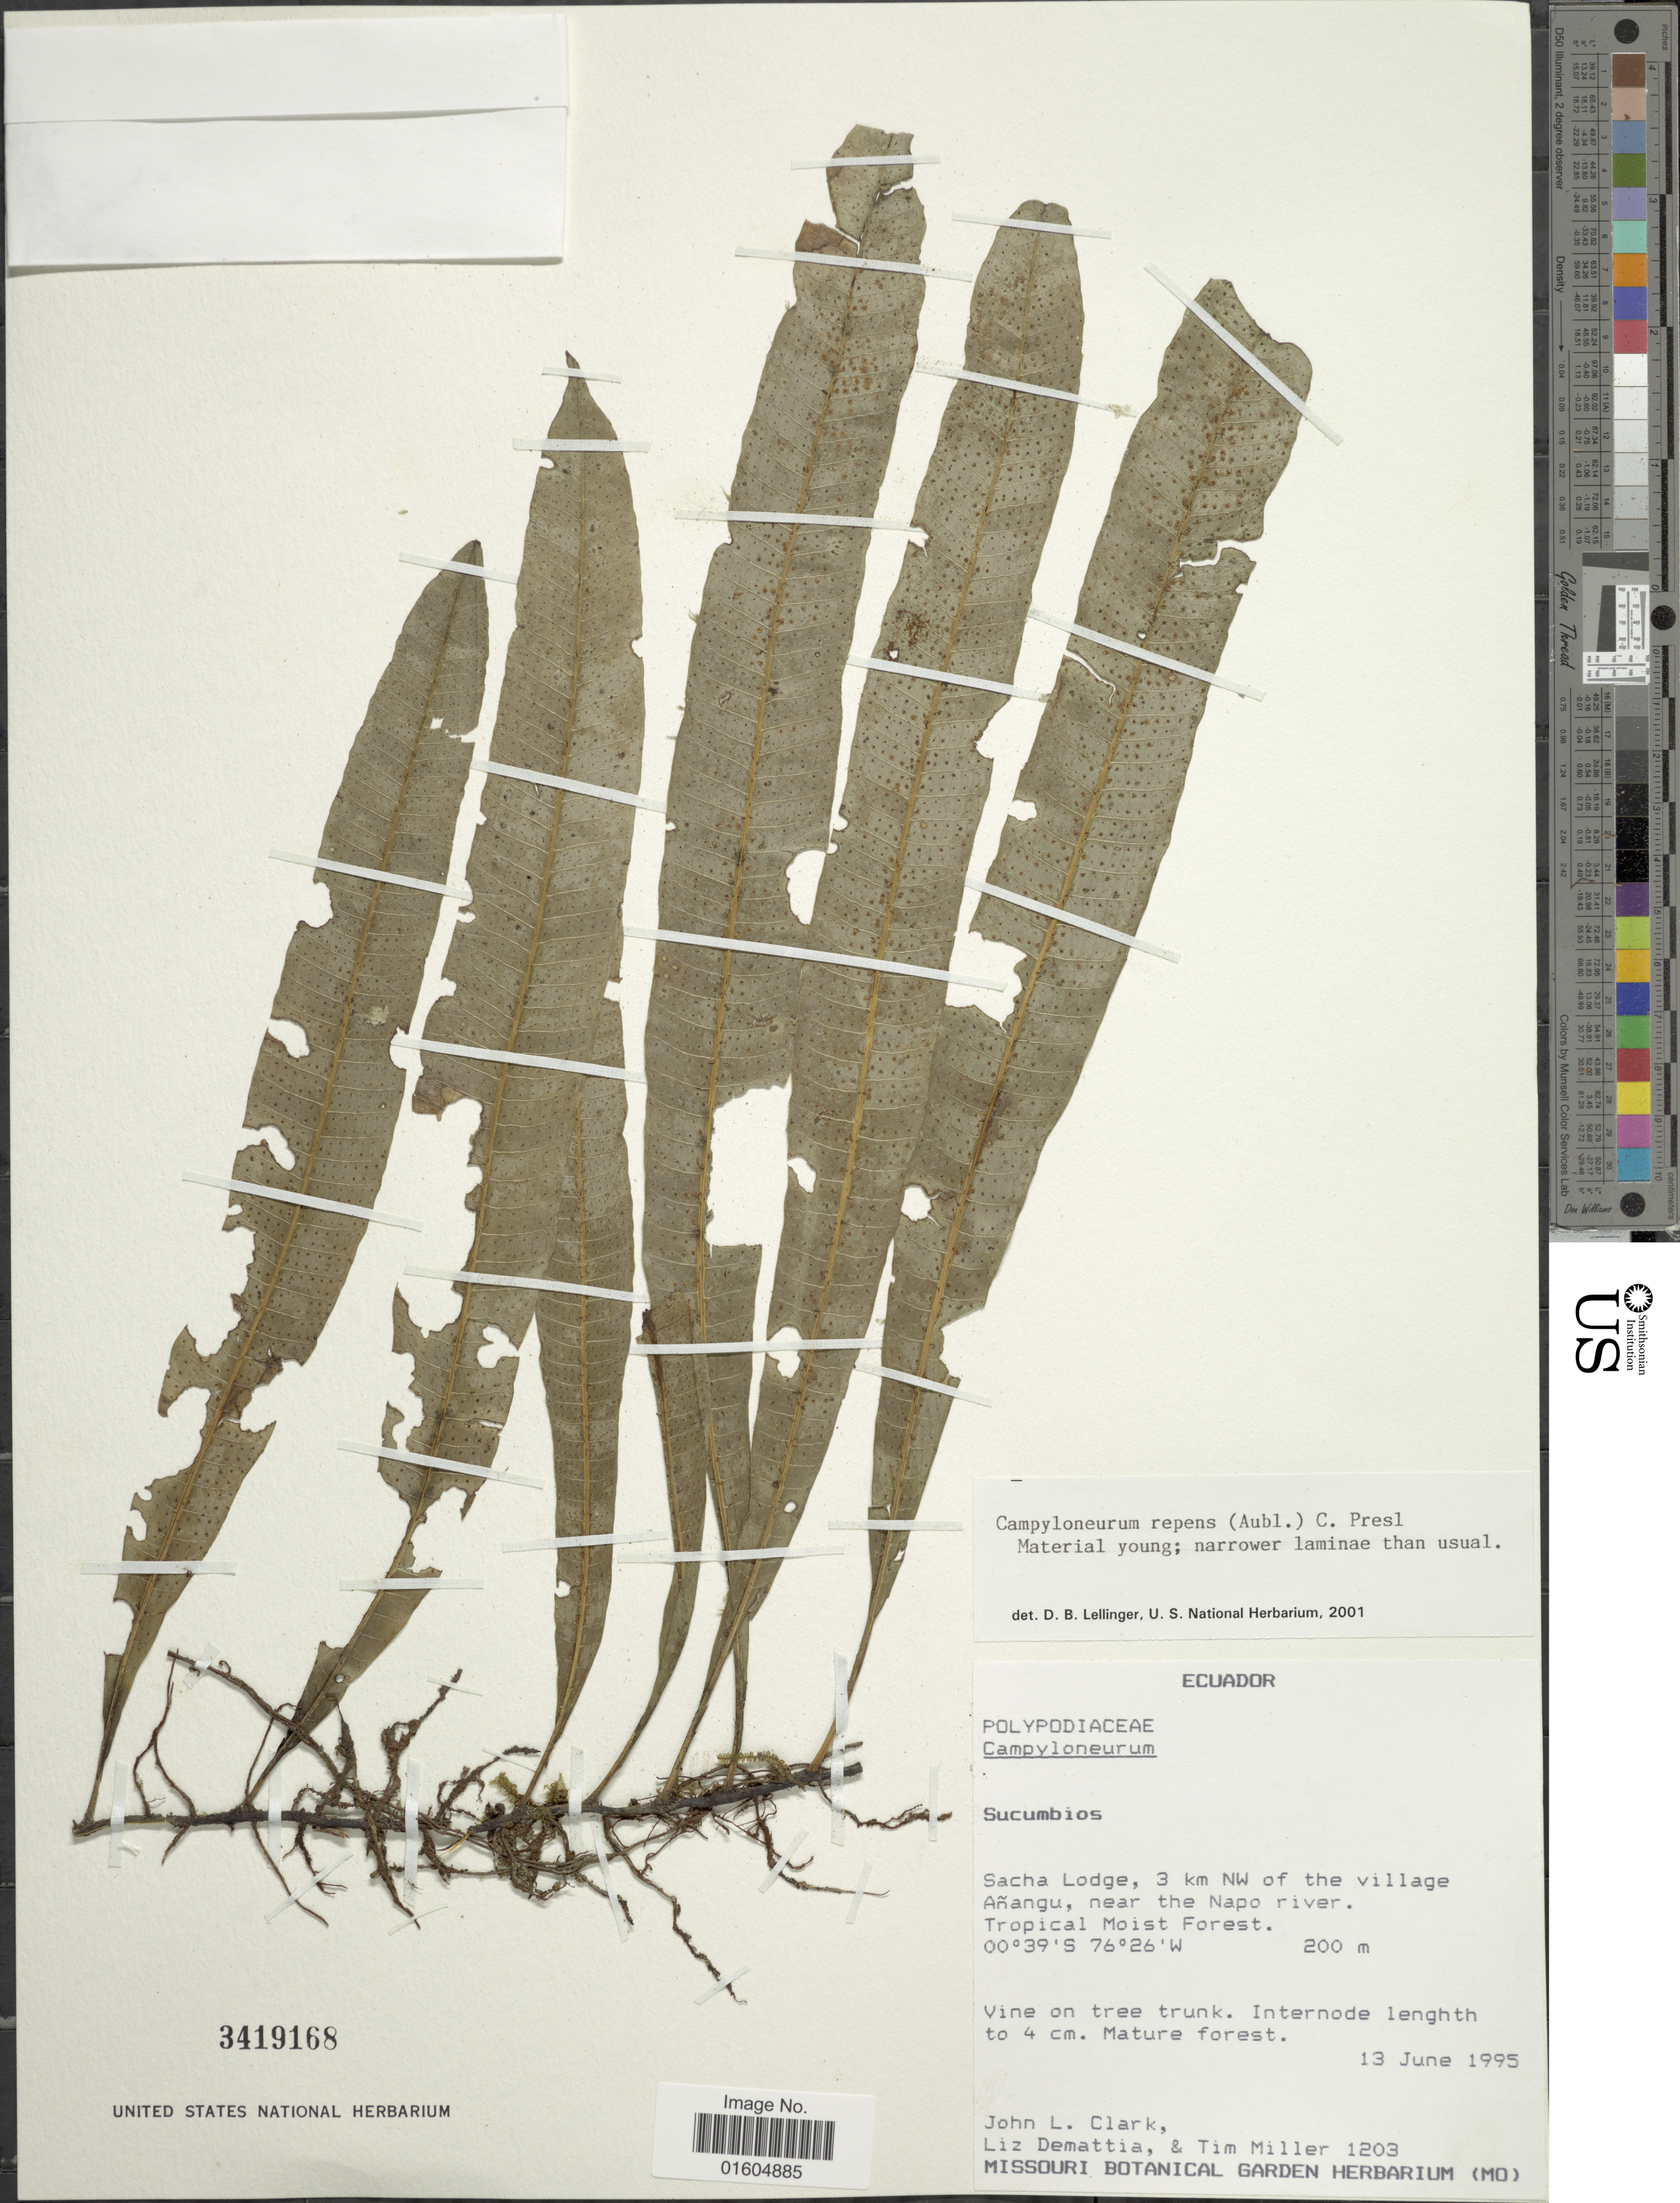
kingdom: Plantae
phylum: Tracheophyta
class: Polypodiopsida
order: Polypodiales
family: Polypodiaceae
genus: Campyloneurum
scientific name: Campyloneurum repens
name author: (Aubl.) C. Presl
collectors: J. L. Clark, L. Demattia & T. Miller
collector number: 1203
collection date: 1995-06-13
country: Ecuador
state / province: Sucumbíos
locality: Ecuador. Sucumbios. Sacha Lodge, 3 km NW of the Village Añangu, near the Napo river. Tropical Moist Forest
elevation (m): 200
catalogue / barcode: US 3419168